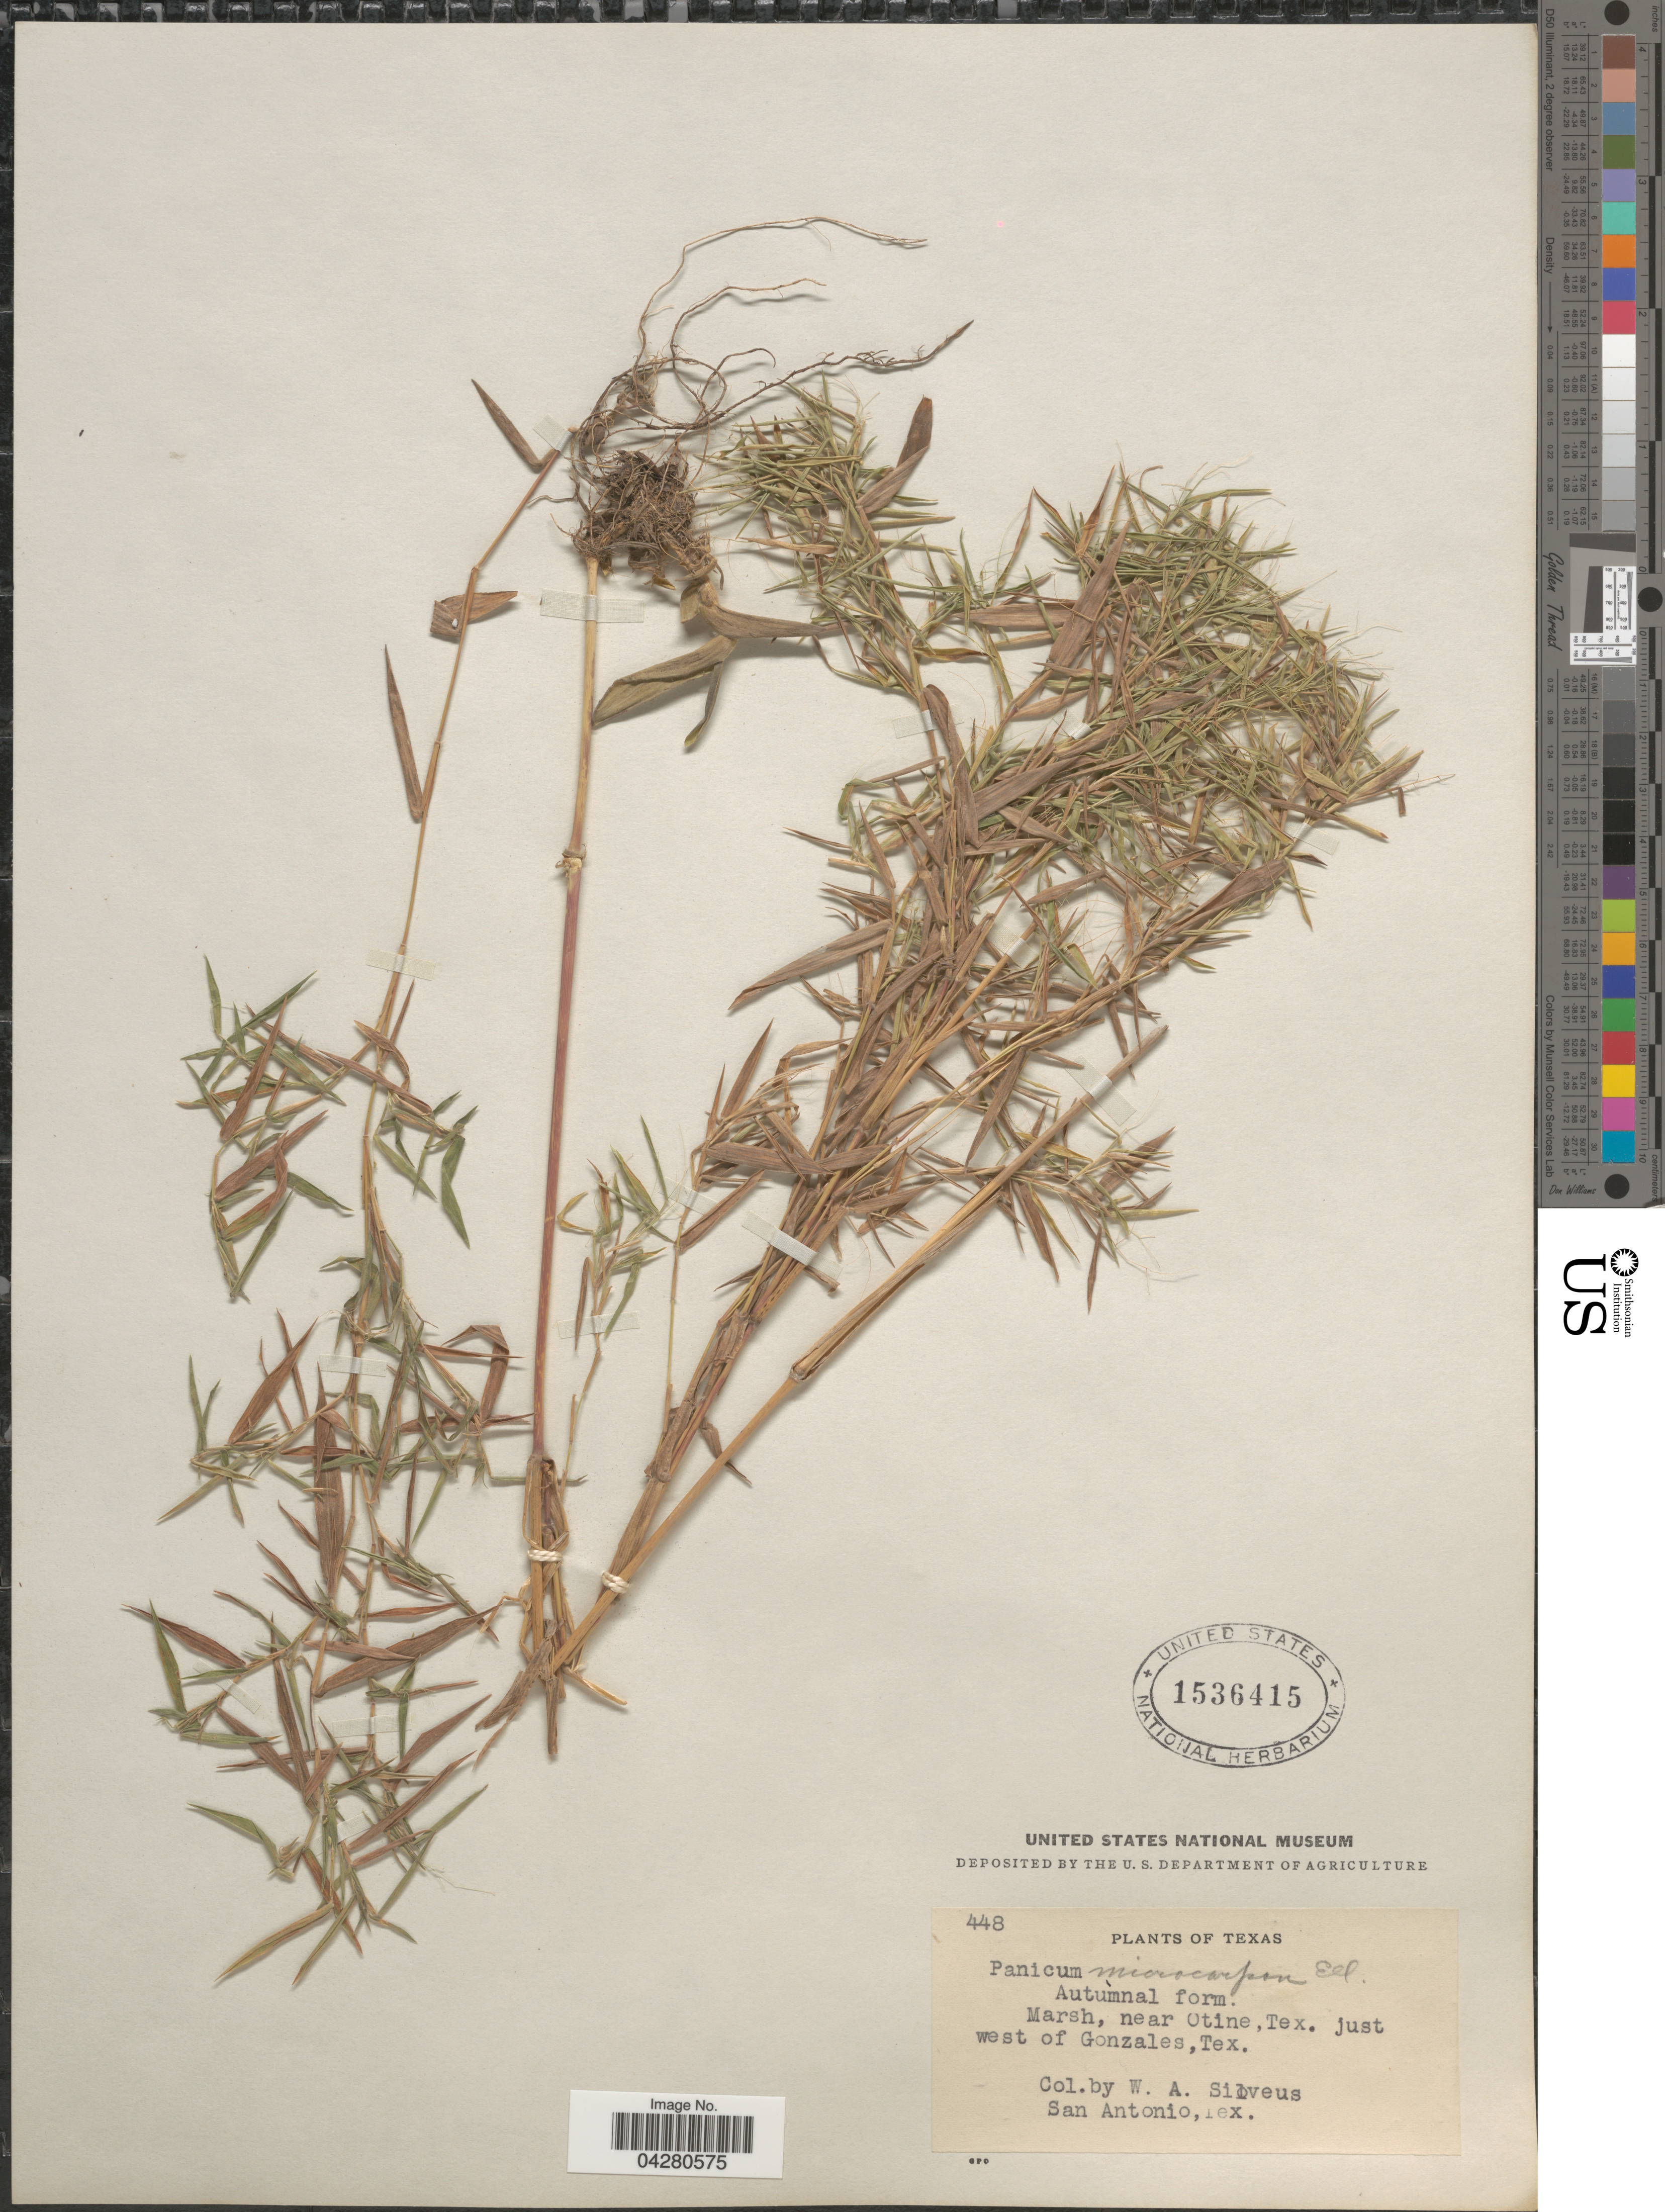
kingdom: Plantae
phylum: Tracheophyta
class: Liliopsida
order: Poales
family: Poaceae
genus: Dichanthelium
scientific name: Dichanthelium dichotomum var. dichotomum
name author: (L.) Gould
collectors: W. Silveus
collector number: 448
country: United States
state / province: Texas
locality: Marsh, near Otine, just west of Gonzales.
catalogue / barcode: US 1536415